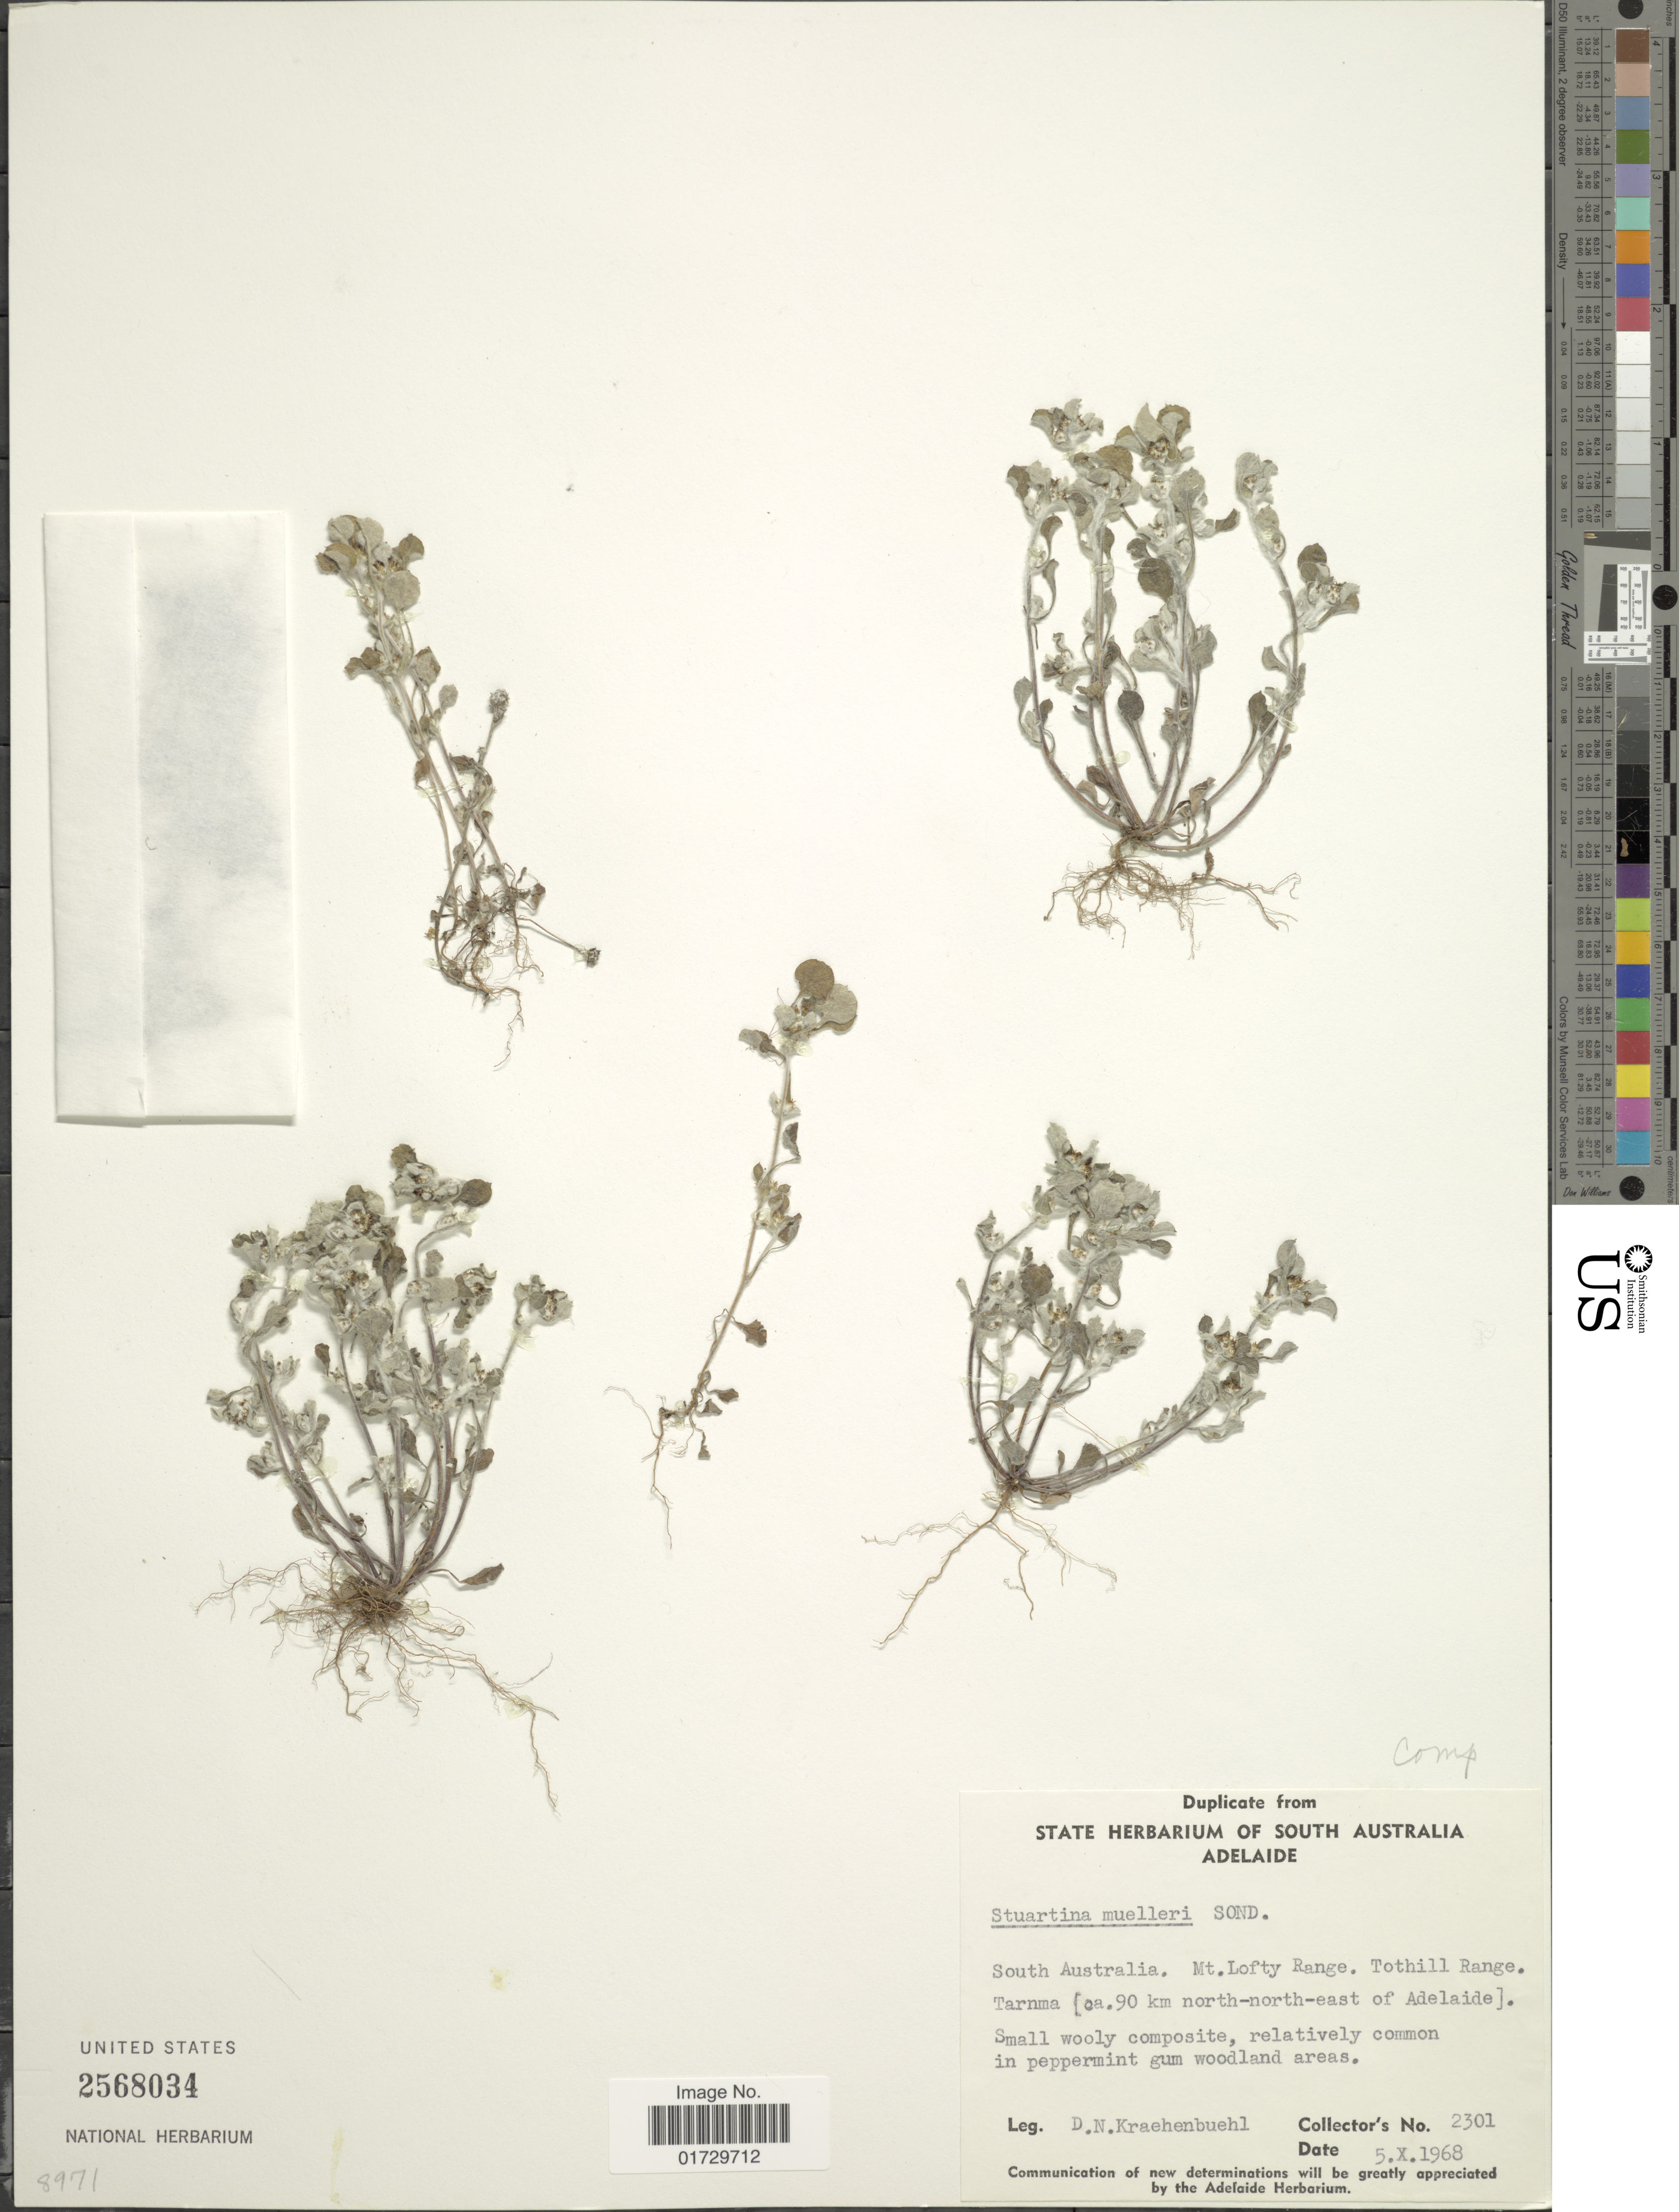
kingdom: Plantae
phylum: Tracheophyta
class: Magnoliopsida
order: Asterales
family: Asteraceae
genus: Stuartina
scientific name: Stuartina muelleri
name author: Sond.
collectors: D. Kraehenbuehl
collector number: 2301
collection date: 1968-10-05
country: Australia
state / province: South Australia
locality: Mt. Lofty Range, Tothill Range. Tarnma (ca. 90 km north-north-east of Adelaide)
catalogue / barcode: US 2568034